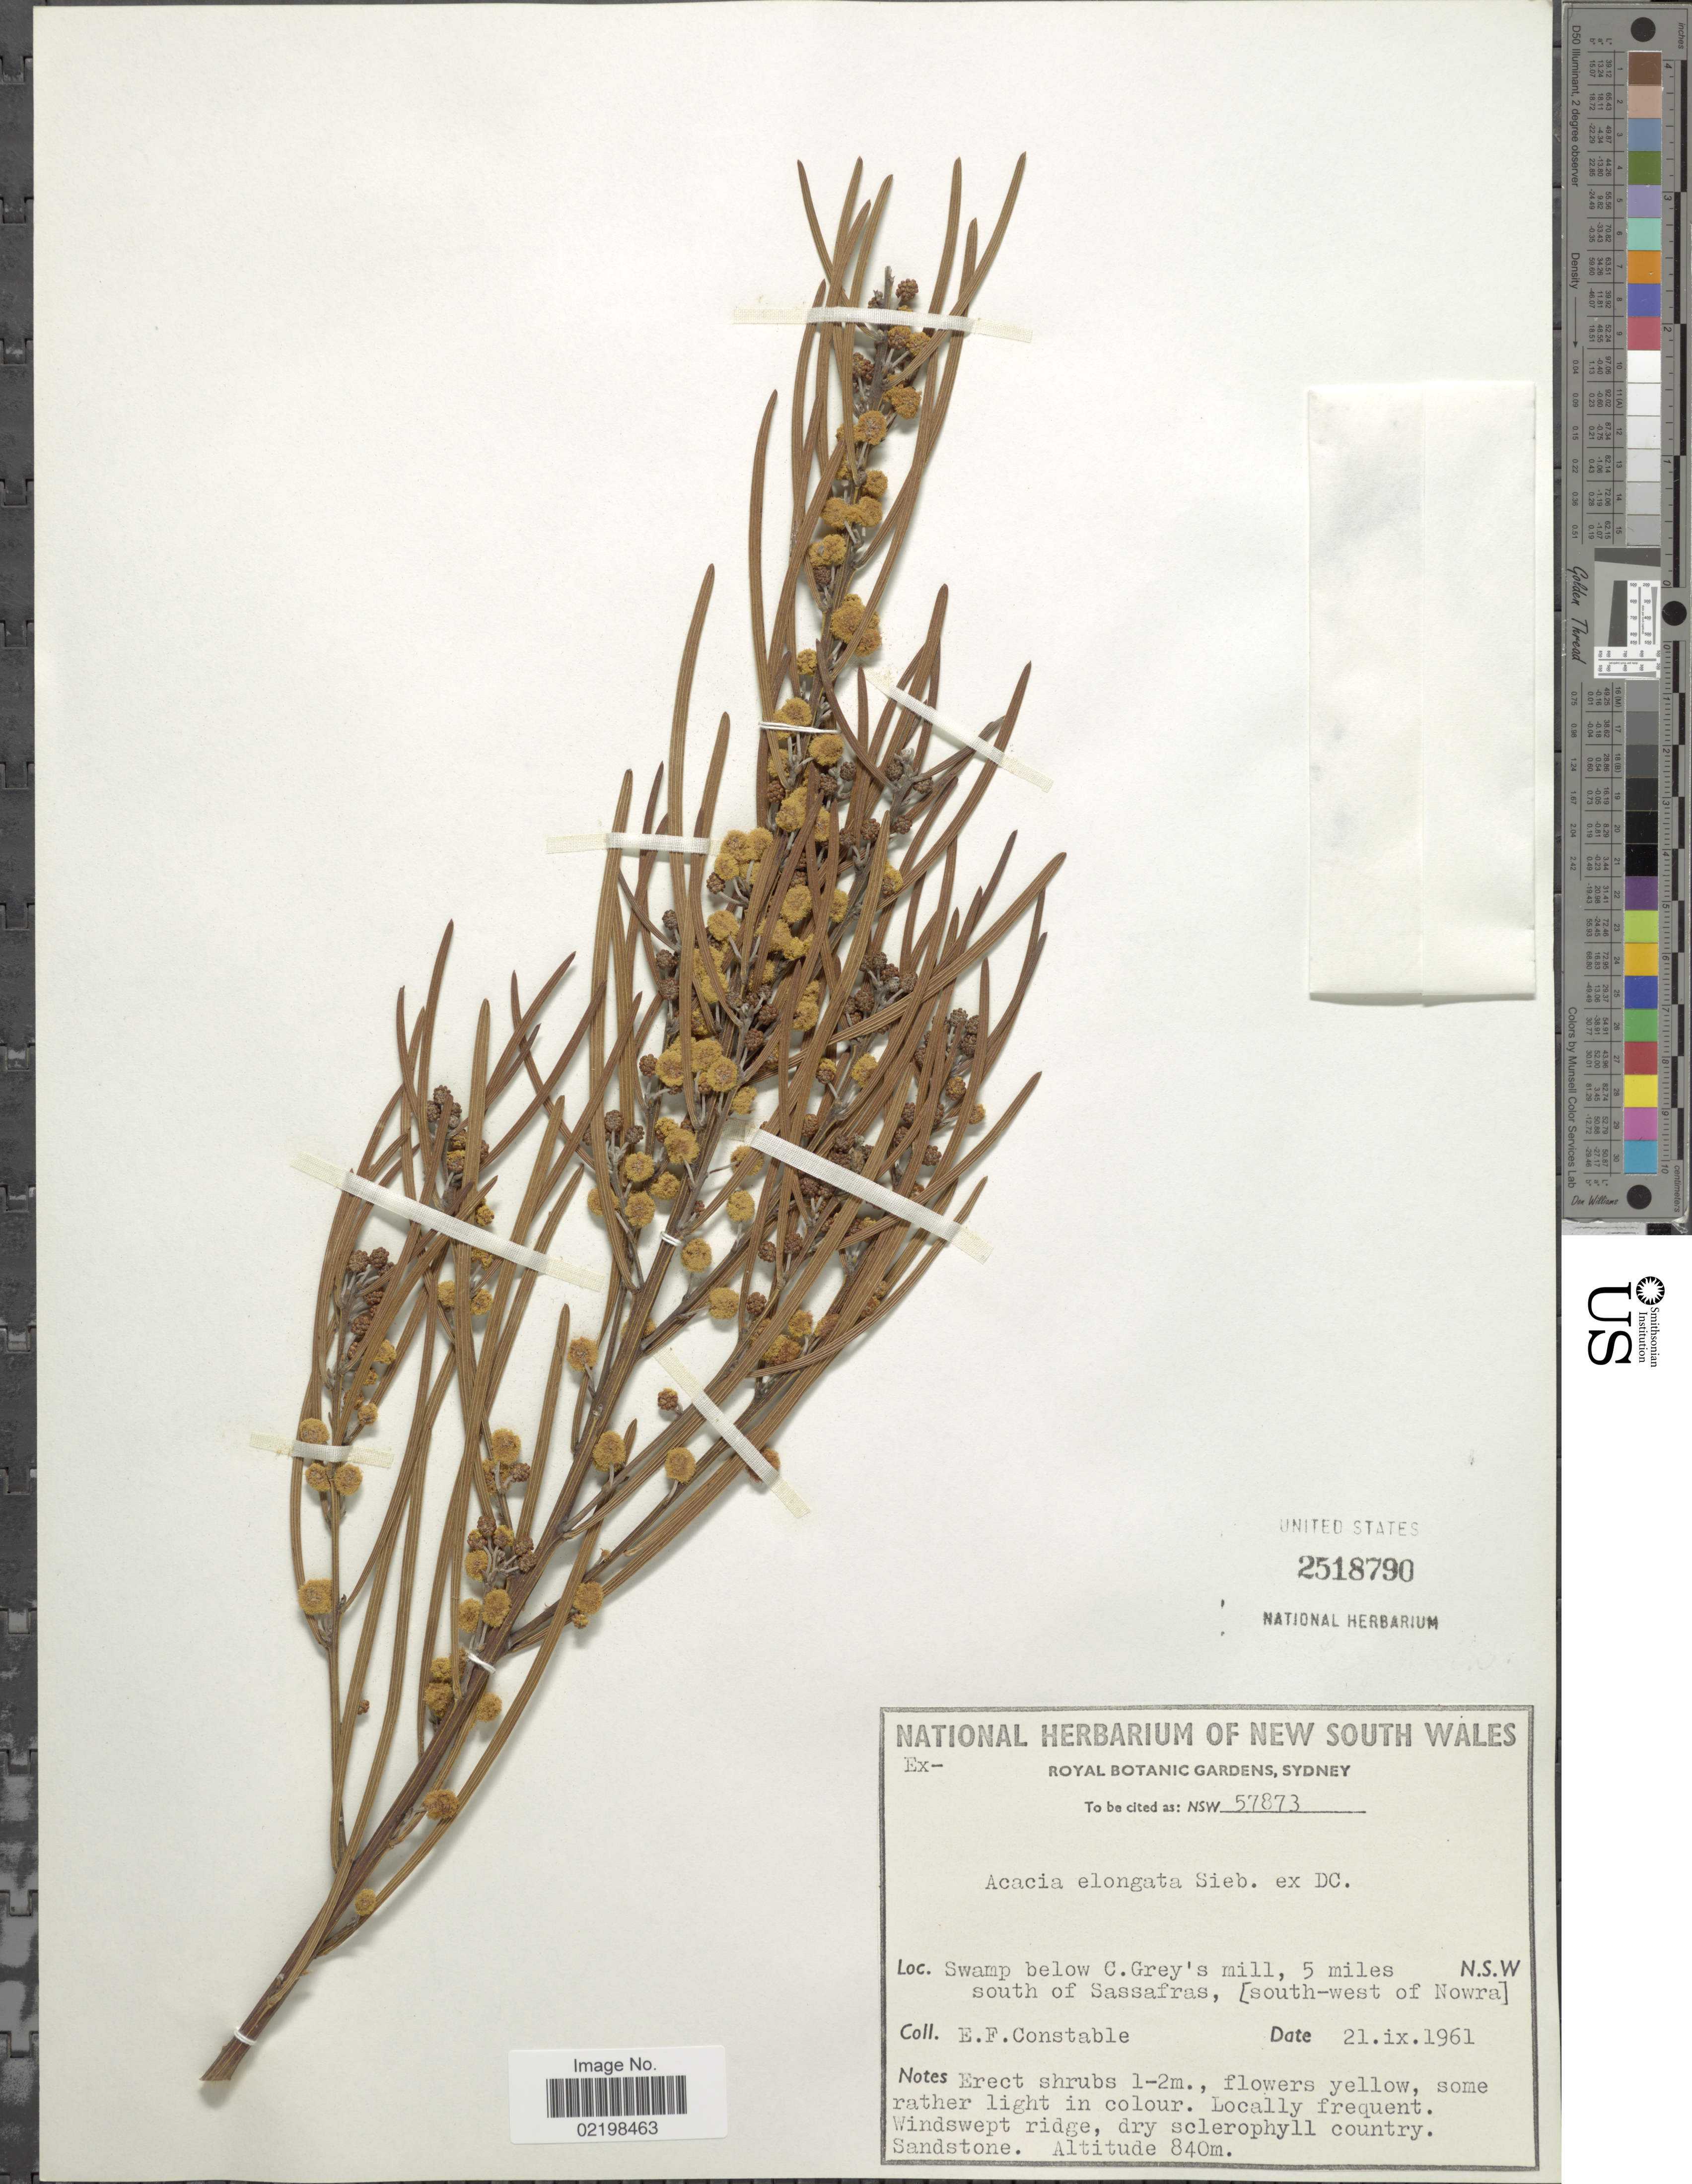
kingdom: Plantae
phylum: Tracheophyta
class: Magnoliopsida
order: Fabales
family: Fabaceae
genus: Acacia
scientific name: Acacia elongata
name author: DC.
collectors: E. F. Constable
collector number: NSW 57873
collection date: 1961-09-21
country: Australia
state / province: New South Wales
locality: Swamp below C. Grey's mill, 5 miles south of sassafras, [south-west of Nowra]. N.S.W.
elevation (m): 840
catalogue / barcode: US 2518790